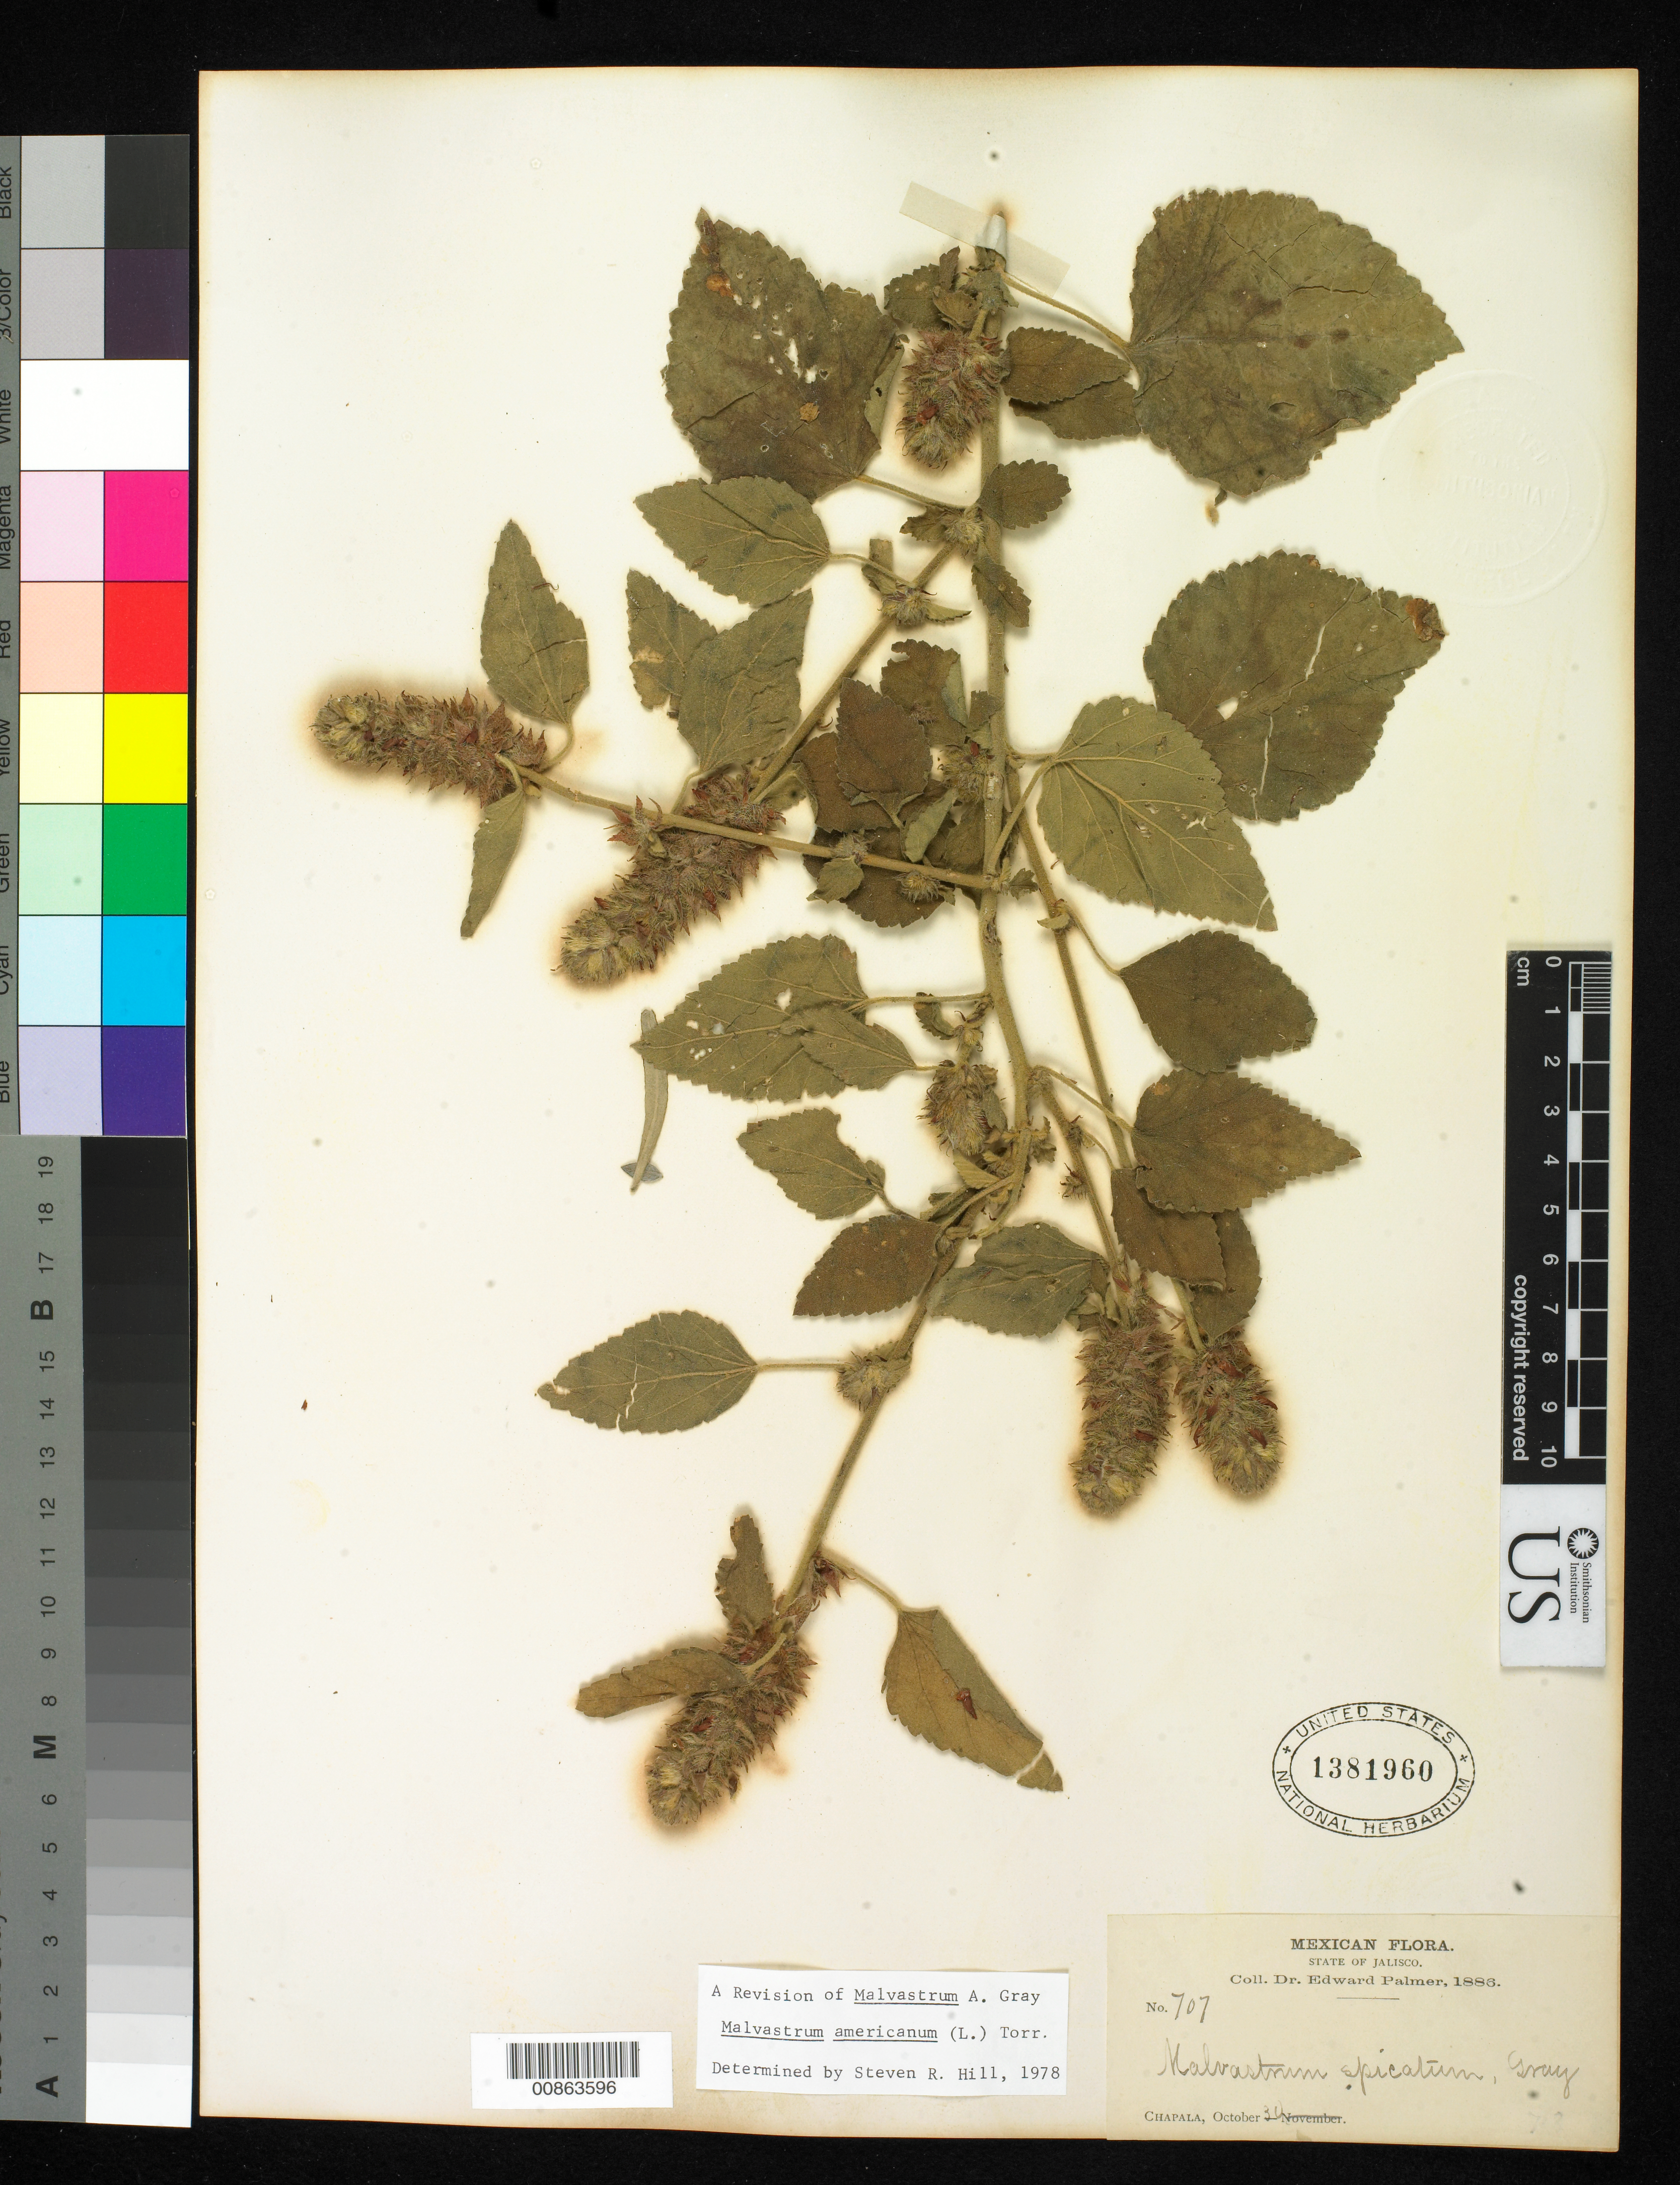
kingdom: Plantae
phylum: Tracheophyta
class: Magnoliopsida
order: Malvales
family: Malvaceae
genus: Malvastrum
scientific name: Malvastrum americanum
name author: (L.) Torr.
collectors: E. Palmer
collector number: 707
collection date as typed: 30 Oct 1886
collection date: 1886-10-30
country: Mexico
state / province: Jalisco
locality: Chapala, Jalisco.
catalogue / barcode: US 1381960